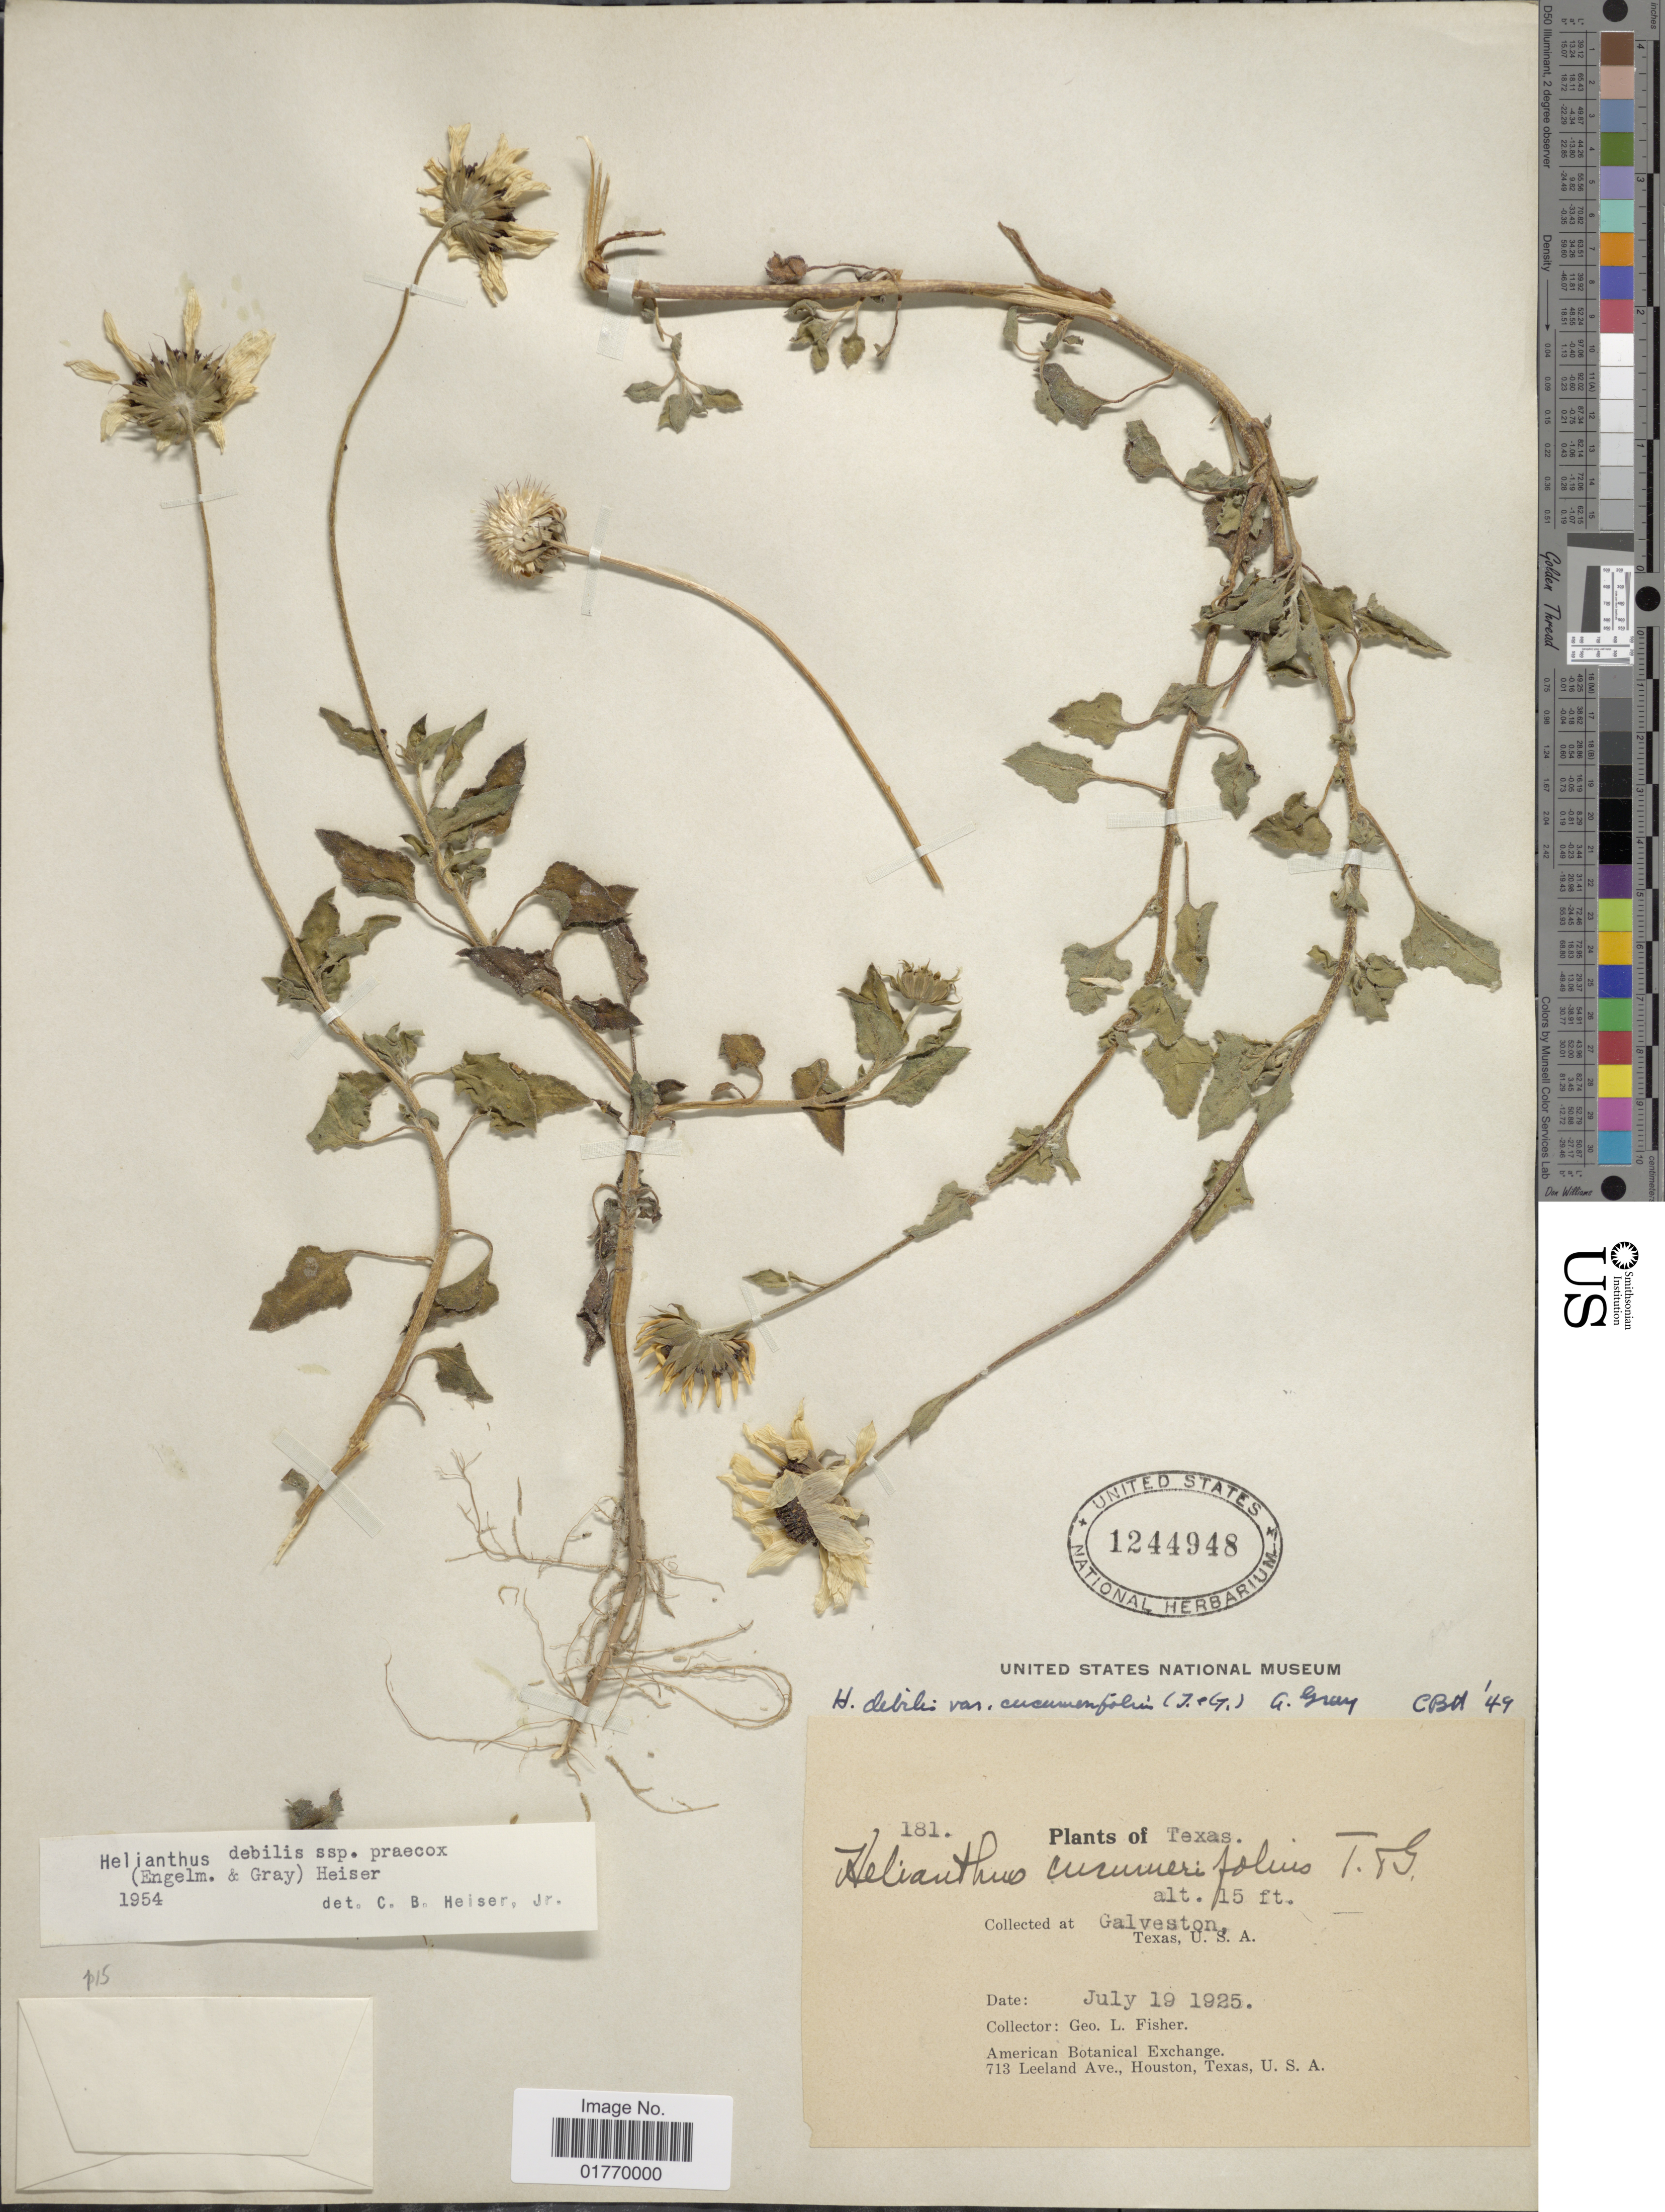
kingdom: Plantae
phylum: Tracheophyta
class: Magnoliopsida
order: Asterales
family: Asteraceae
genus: Helianthus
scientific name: Helianthus debilis subsp. praecox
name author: Heiser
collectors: G. L. Fisher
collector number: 181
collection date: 1925-07-19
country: United States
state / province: Texas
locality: Galveston, Texas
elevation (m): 5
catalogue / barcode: US 1244948